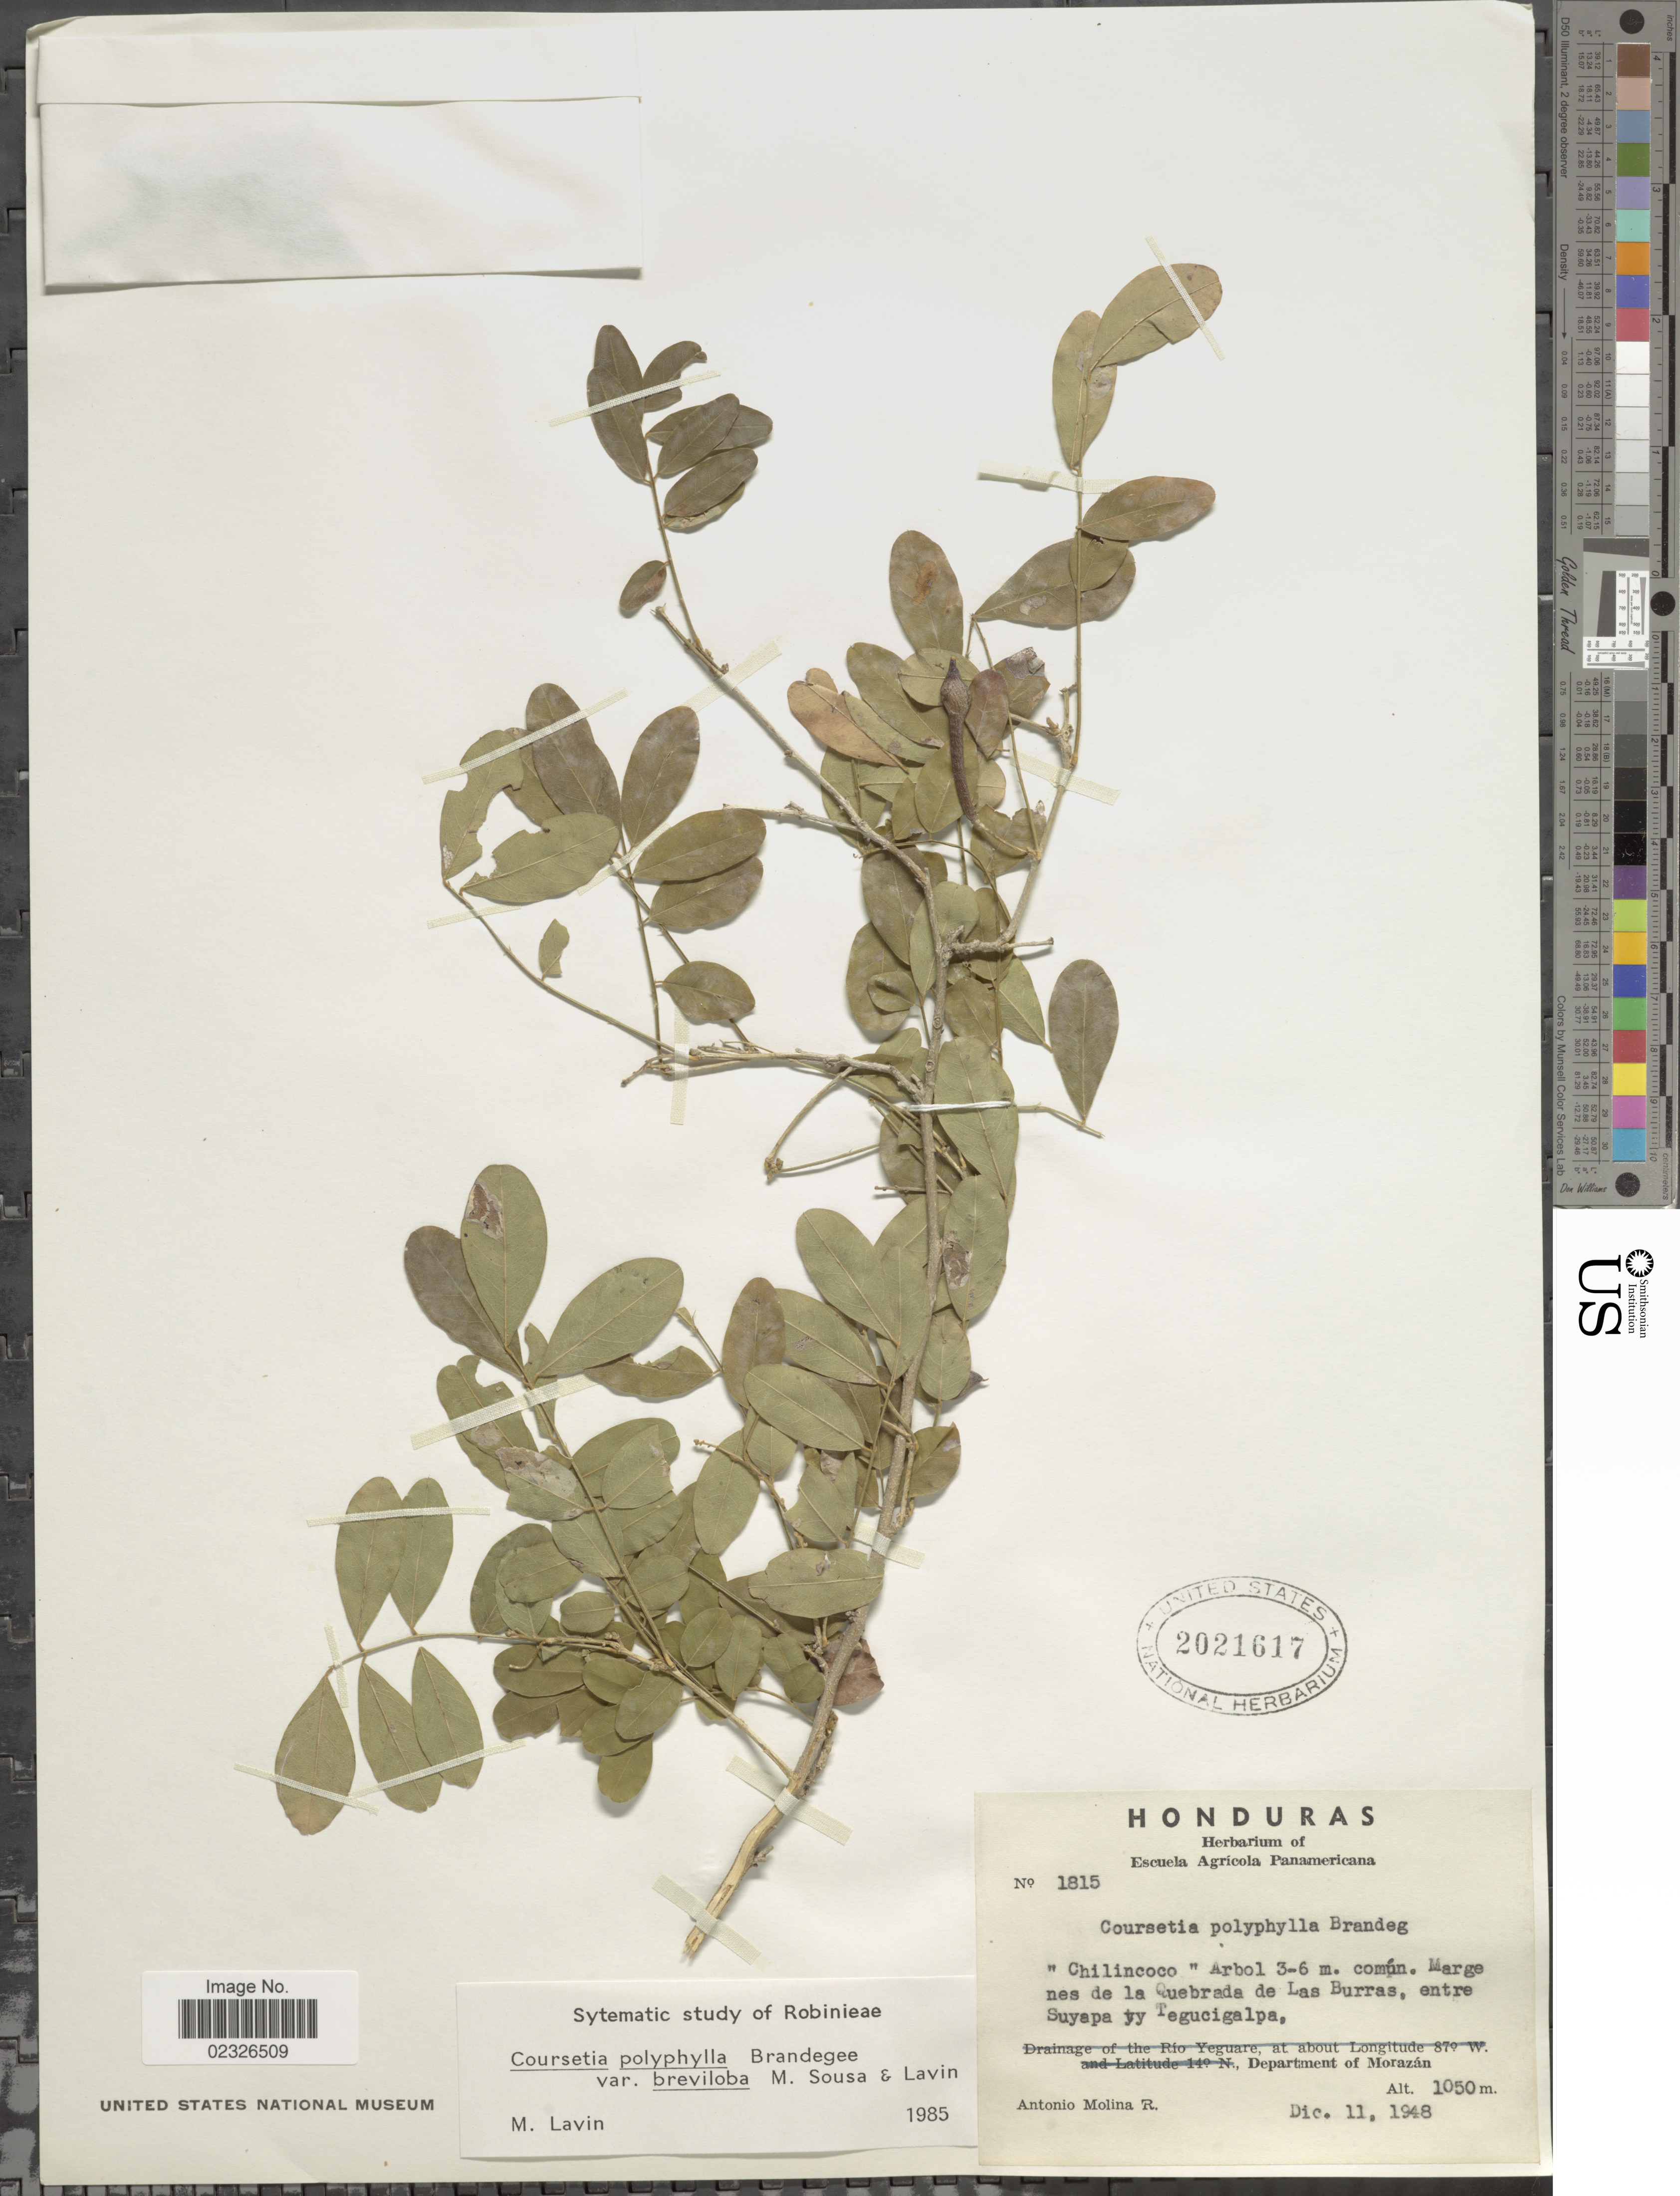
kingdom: Plantae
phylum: Tracheophyta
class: Magnoliopsida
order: Fabales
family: Fabaceae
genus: Coursetia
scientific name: Coursetia polyphylla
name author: Brandegee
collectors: A. Molina R.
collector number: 1815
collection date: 1948-12-11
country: Honduras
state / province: Fco. Morazán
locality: Margenes de la Quebrada de las Burras, entre Suyapa y Tegucigalpa, Department of Morazan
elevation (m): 1050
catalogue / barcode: US 2021617